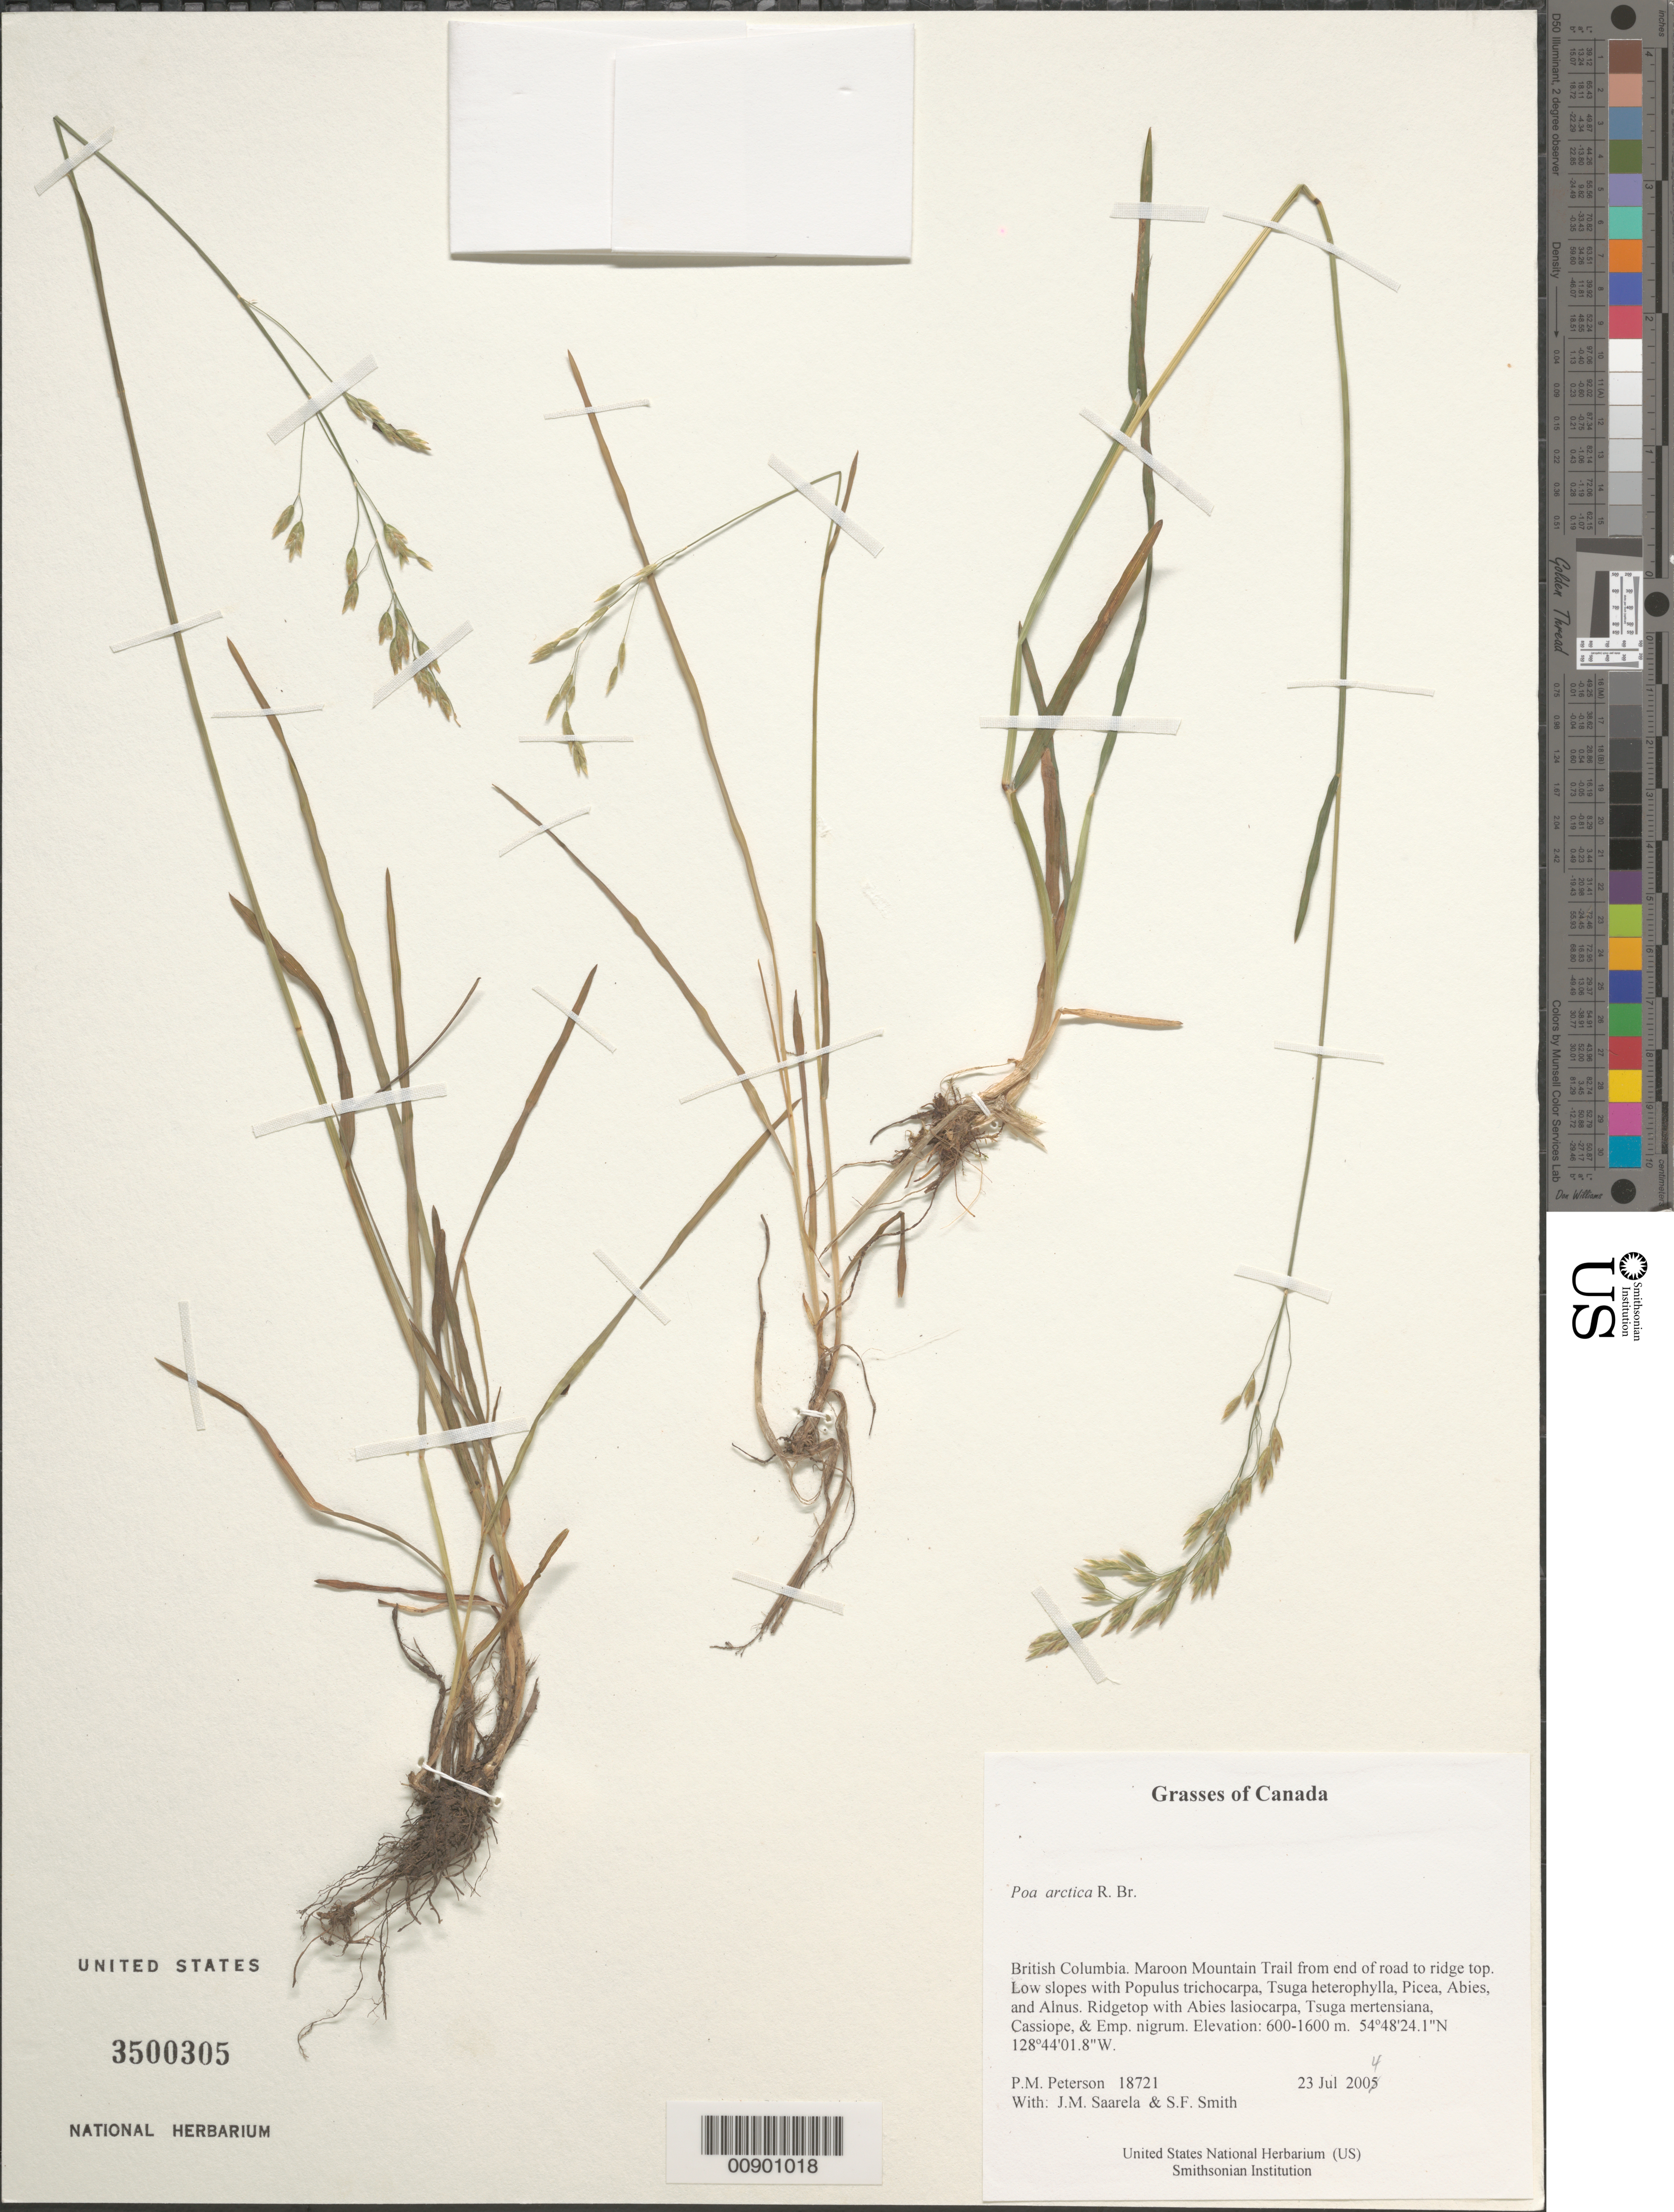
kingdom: Plantae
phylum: Tracheophyta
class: Liliopsida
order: Poales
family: Poaceae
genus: Poa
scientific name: Poa arctica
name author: R. Br.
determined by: Soreng, Robert J., Research Associate (BOT), Smithsonian Institution - National Museum of Natural History (UNITED STATES)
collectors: P. M. Peterson, J. Saarela & S.F. Smith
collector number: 18721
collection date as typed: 23 Jul 2004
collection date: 2004-07-23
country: Canada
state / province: British Columbia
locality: Maroon Mountain Trail from end of road to ridge top. Low slopes with Populus trichocarpa, Tsuga heterophylla, Picea, Abies, and Alnus. Ridgetop with Abies lasiocarpa, Tsuga mertensiana, Cassiope, & Emp. nigrum.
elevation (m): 600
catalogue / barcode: US 3500305